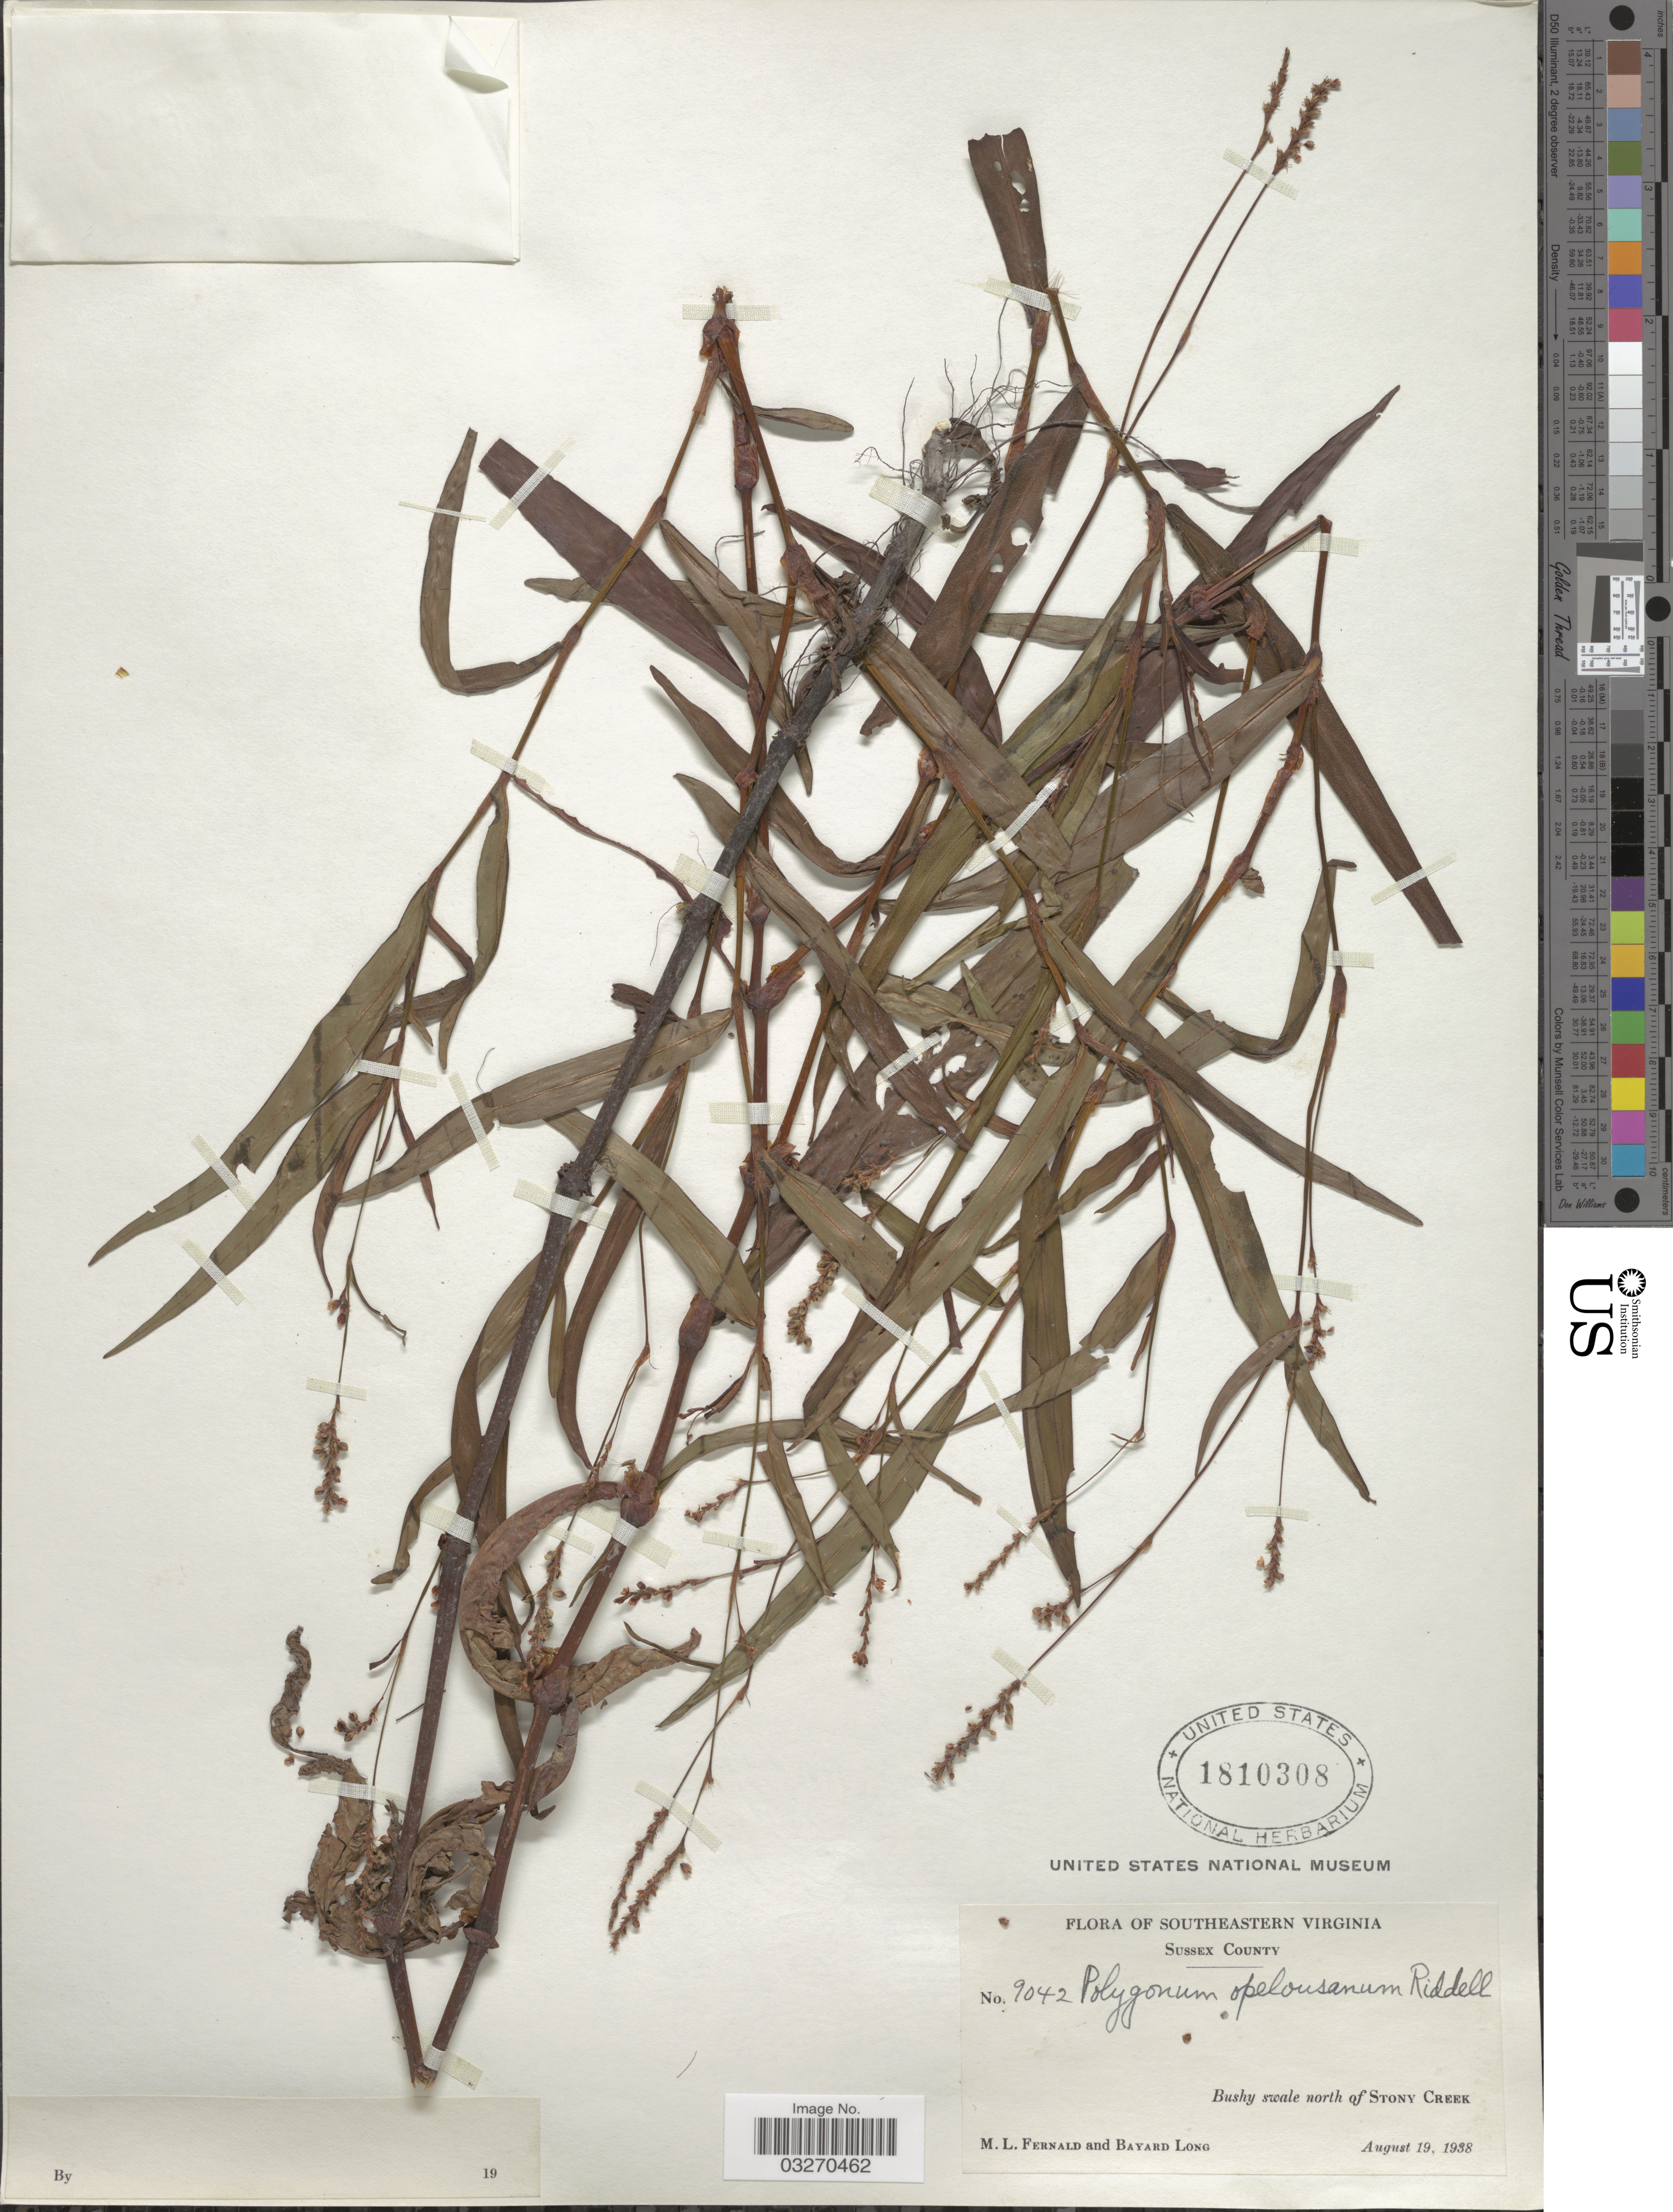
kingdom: Plantae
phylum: Tracheophyta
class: Magnoliopsida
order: Caryophyllales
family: Polygonaceae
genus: Persicaria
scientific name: Persicaria hydropiperoides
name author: (Michx.) Small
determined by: Atha, D. E.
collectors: M. L. Fernald & B. Long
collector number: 9042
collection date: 1938-08-19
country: United States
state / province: Virginia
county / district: Sussex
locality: Southeastern Virginia. Sussex County. Bushy swale north of Stony Creek.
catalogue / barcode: US 1810308